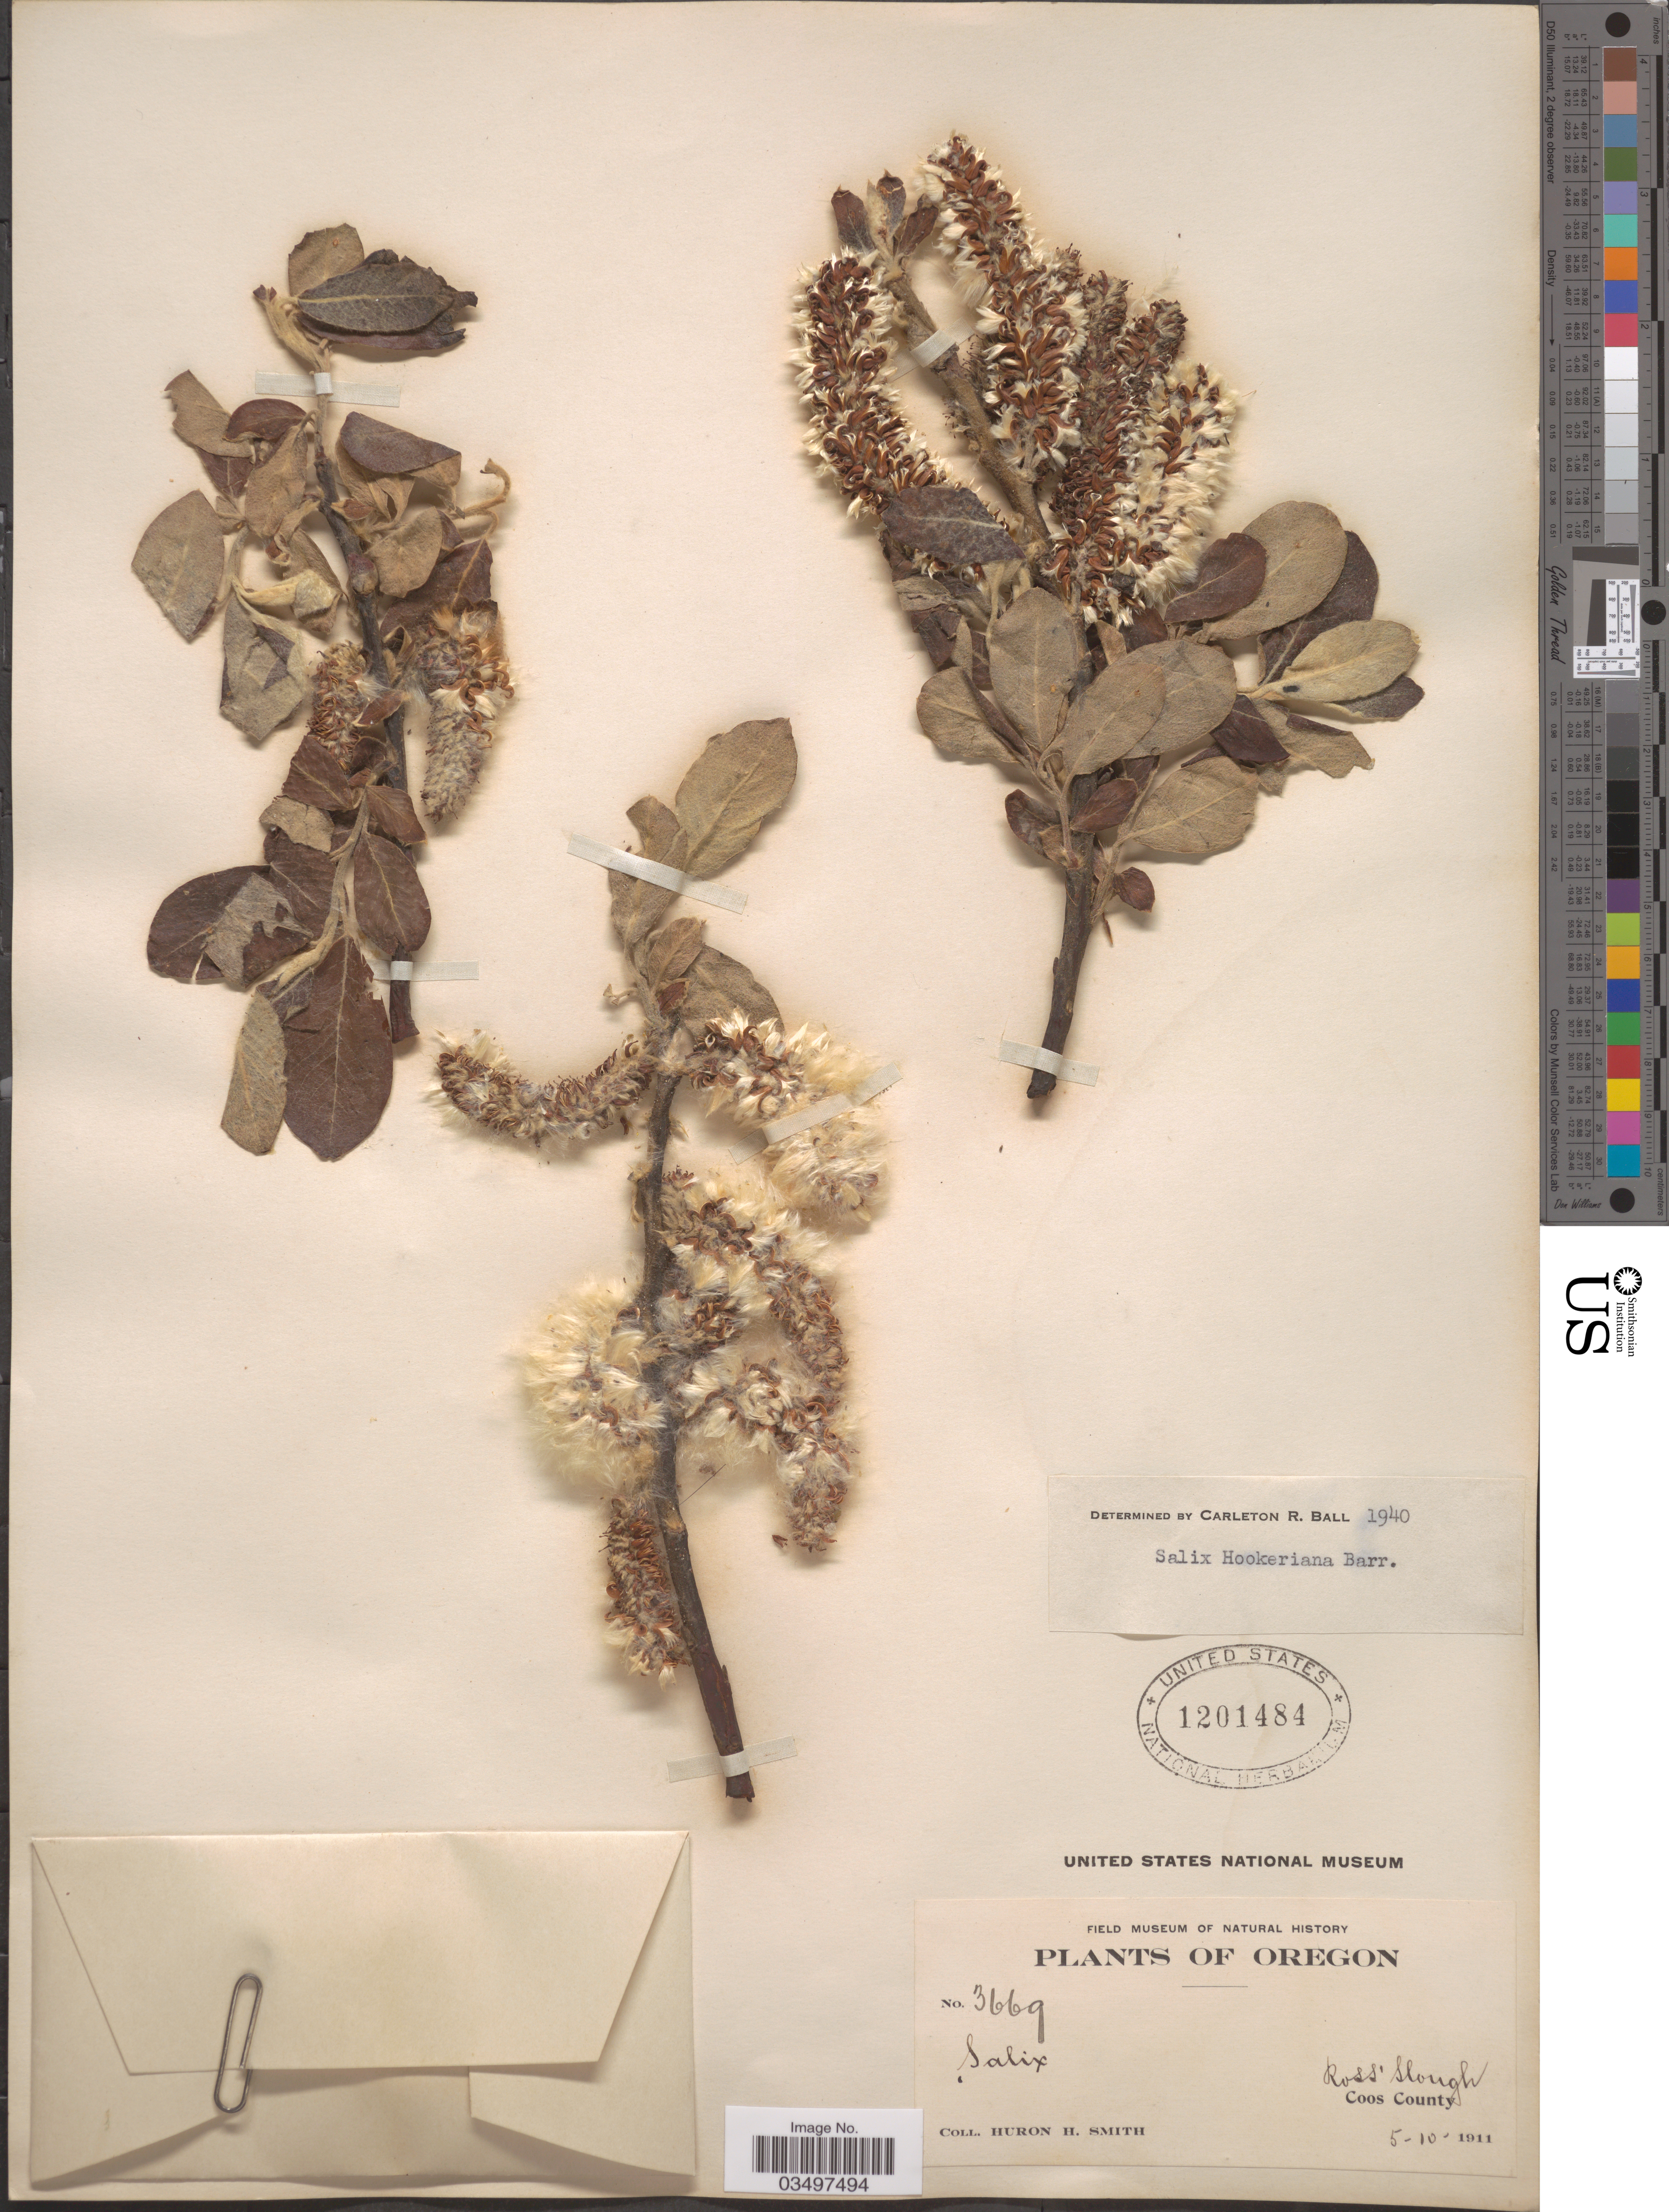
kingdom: Plantae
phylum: Tracheophyta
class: Magnoliopsida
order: Malpighiales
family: Salicaceae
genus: Salix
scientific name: Salix hookeriana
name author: Barratt ex Hook.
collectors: Huron H. Smith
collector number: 3669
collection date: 1911-05-10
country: United States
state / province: Oregon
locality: Ross' Slough. Coos County.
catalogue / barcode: US 1201484